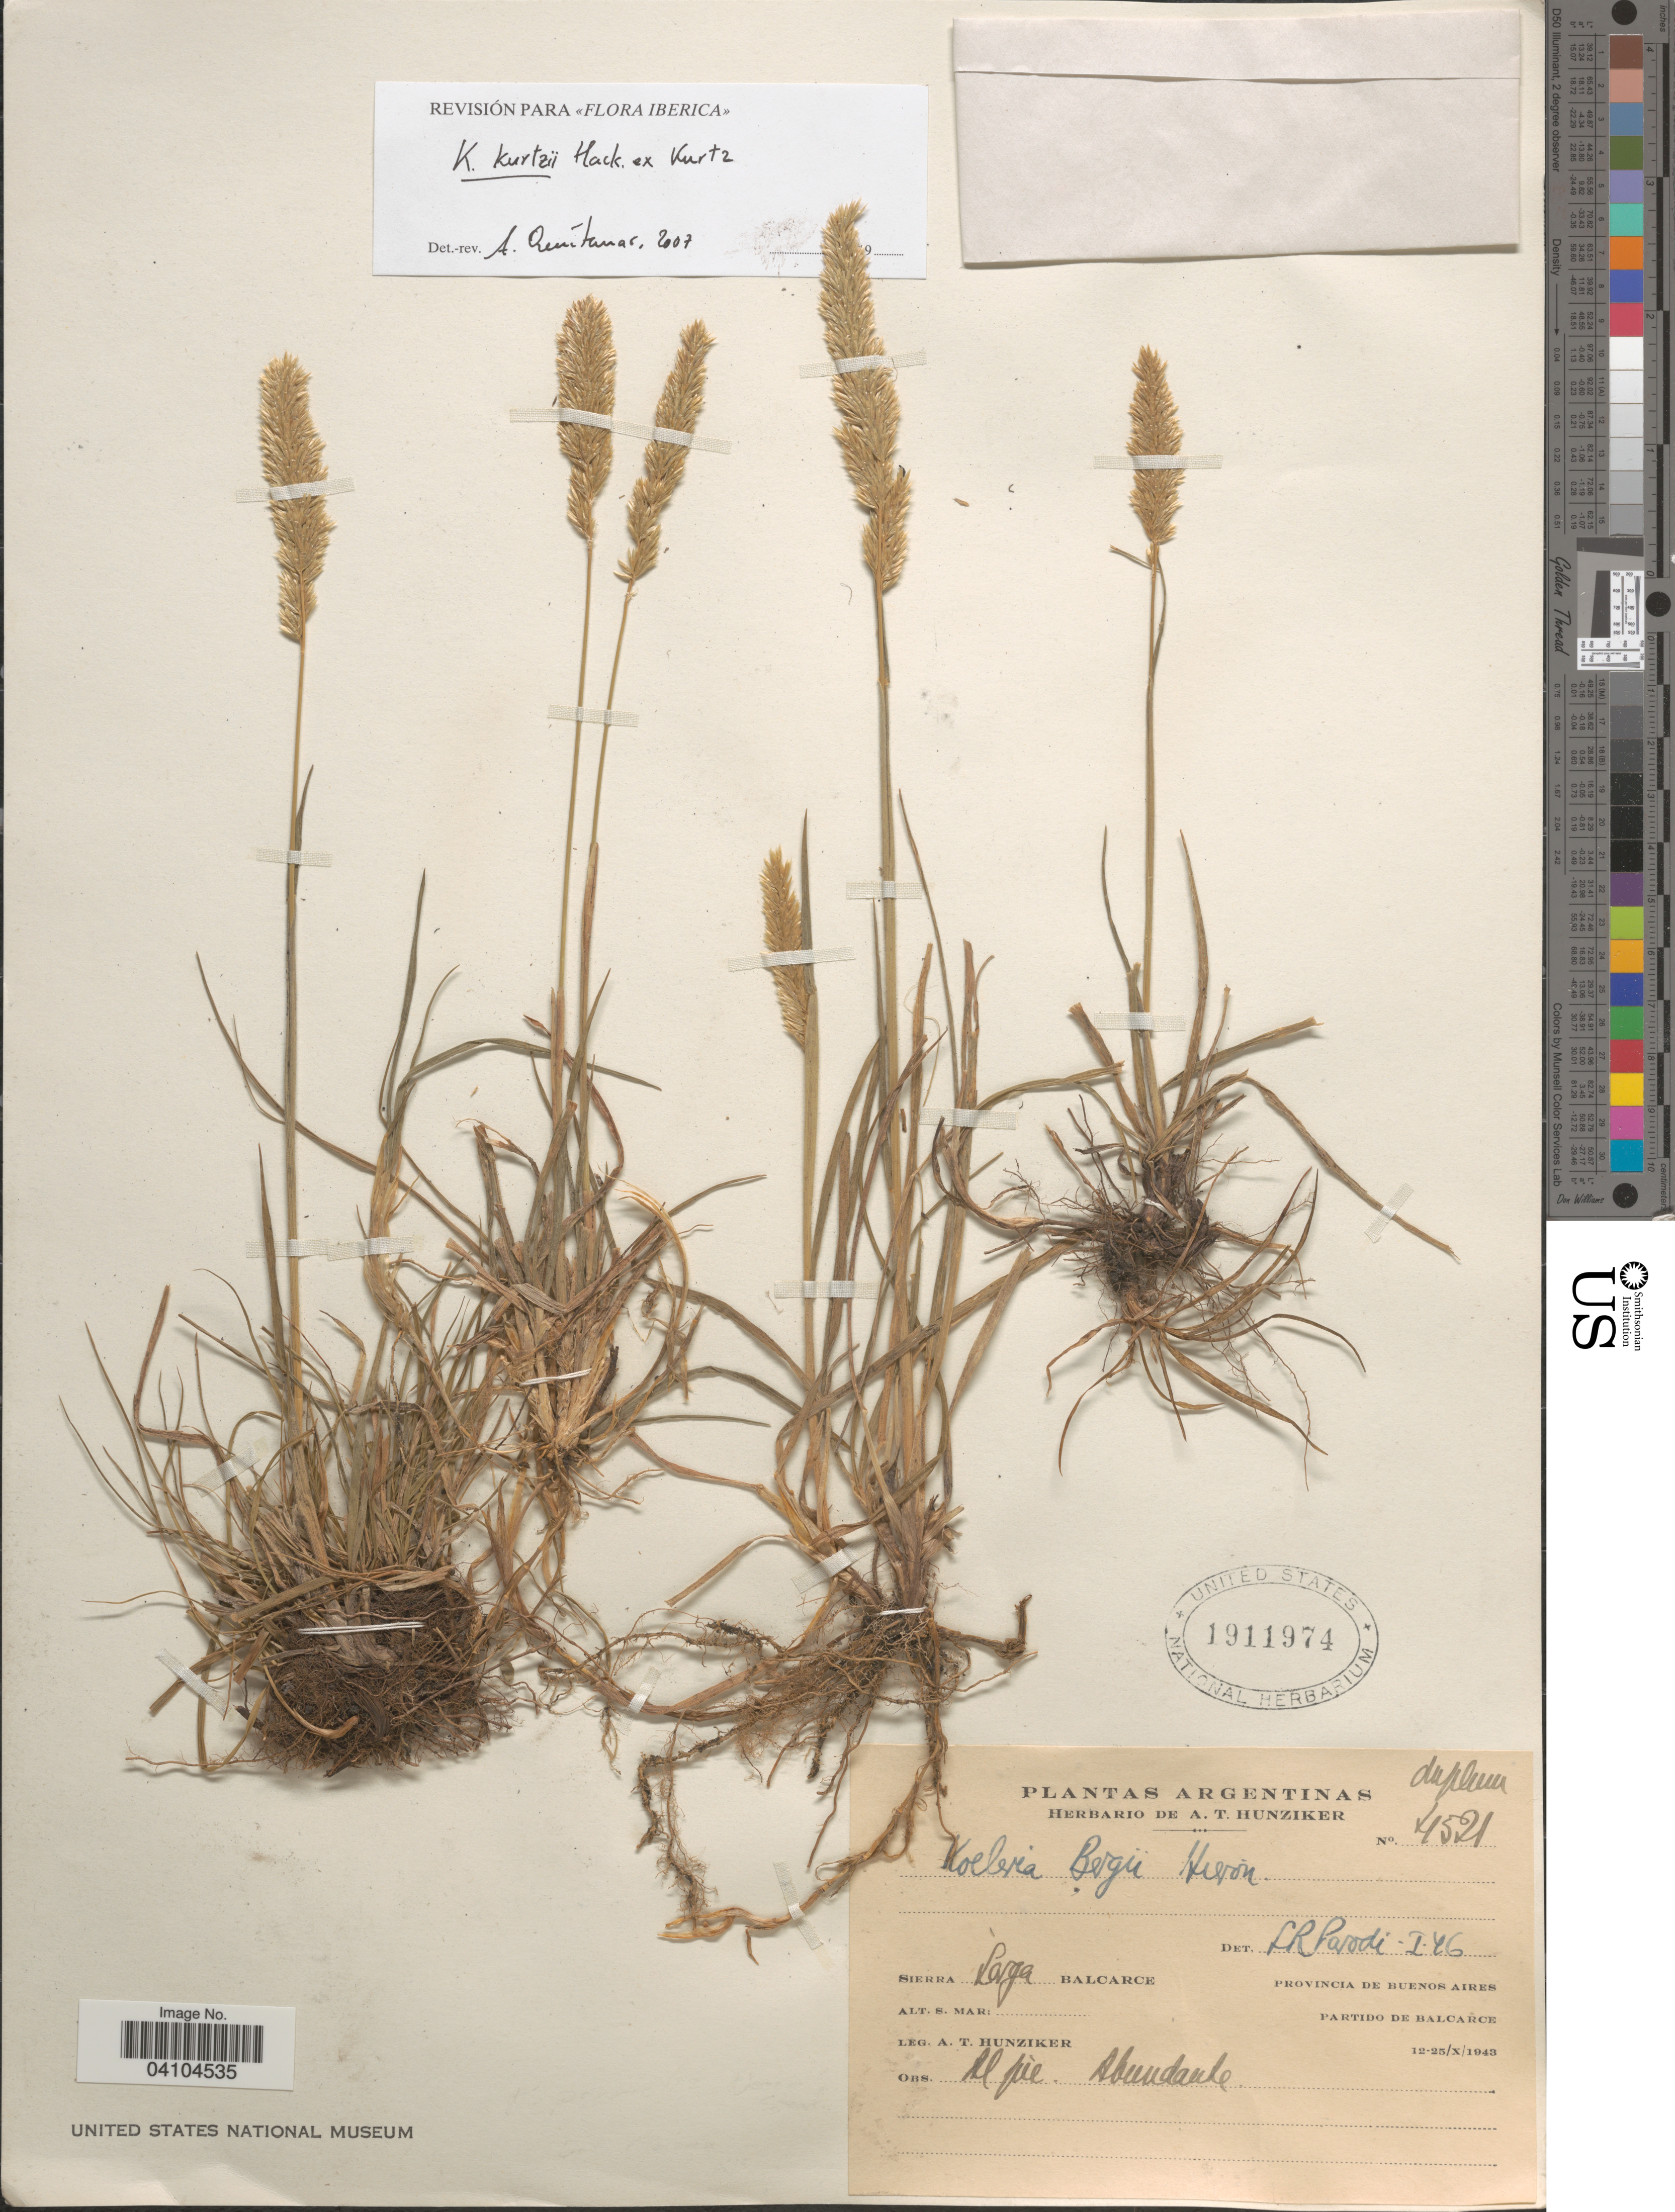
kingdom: Plantae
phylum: Tracheophyta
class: Liliopsida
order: Poales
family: Poaceae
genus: Koeleria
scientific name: Koeleria kurtzii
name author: Hack. ex Kurtz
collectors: A. T. Hunziker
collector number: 4521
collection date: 1940-10-12/1940-10-25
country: Argentina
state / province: Buenos Aires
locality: Partido de Balcarce.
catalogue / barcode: US 1911974